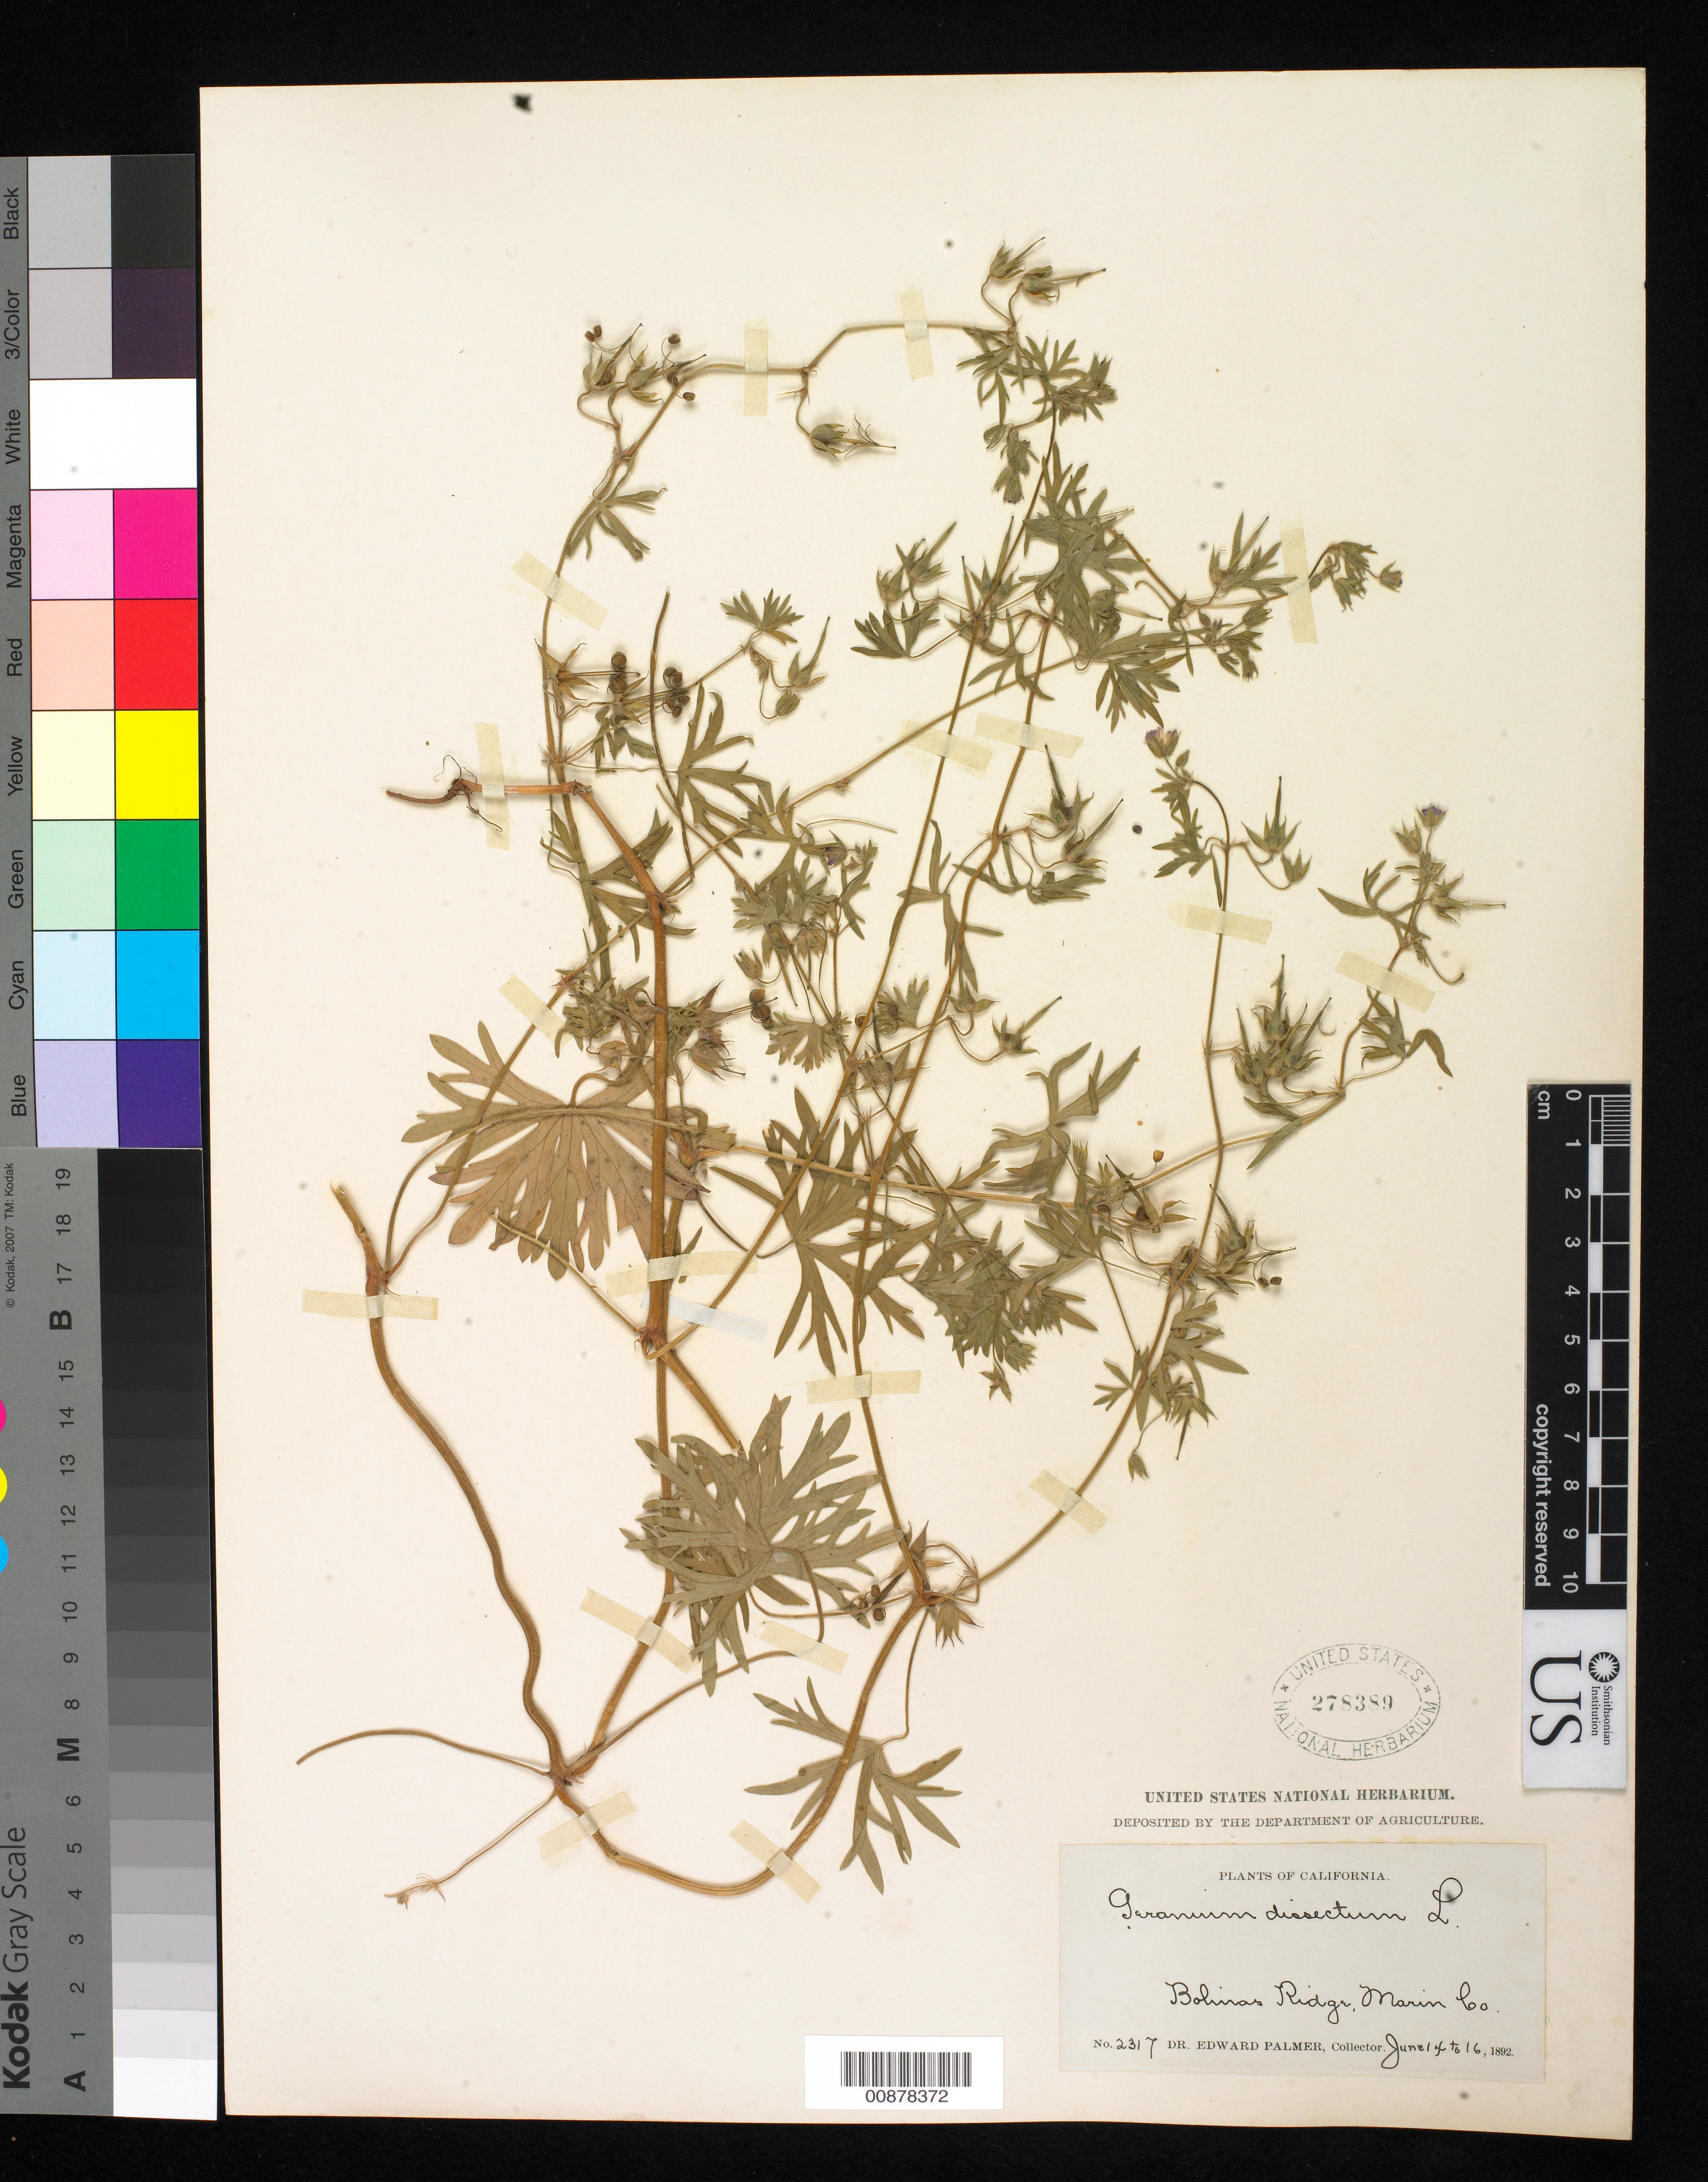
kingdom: Plantae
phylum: Tracheophyta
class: Magnoliopsida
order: Geraniales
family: Geraniaceae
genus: Geranium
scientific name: Geranium dissectum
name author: L.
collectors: E. Palmer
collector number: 2317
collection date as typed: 14 Jun 1892 to 16 Jun 1892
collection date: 1892-06-14/1892-06-16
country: United States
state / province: California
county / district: Marin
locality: Bolinas Ridge, Marin County, California.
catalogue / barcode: US 278389